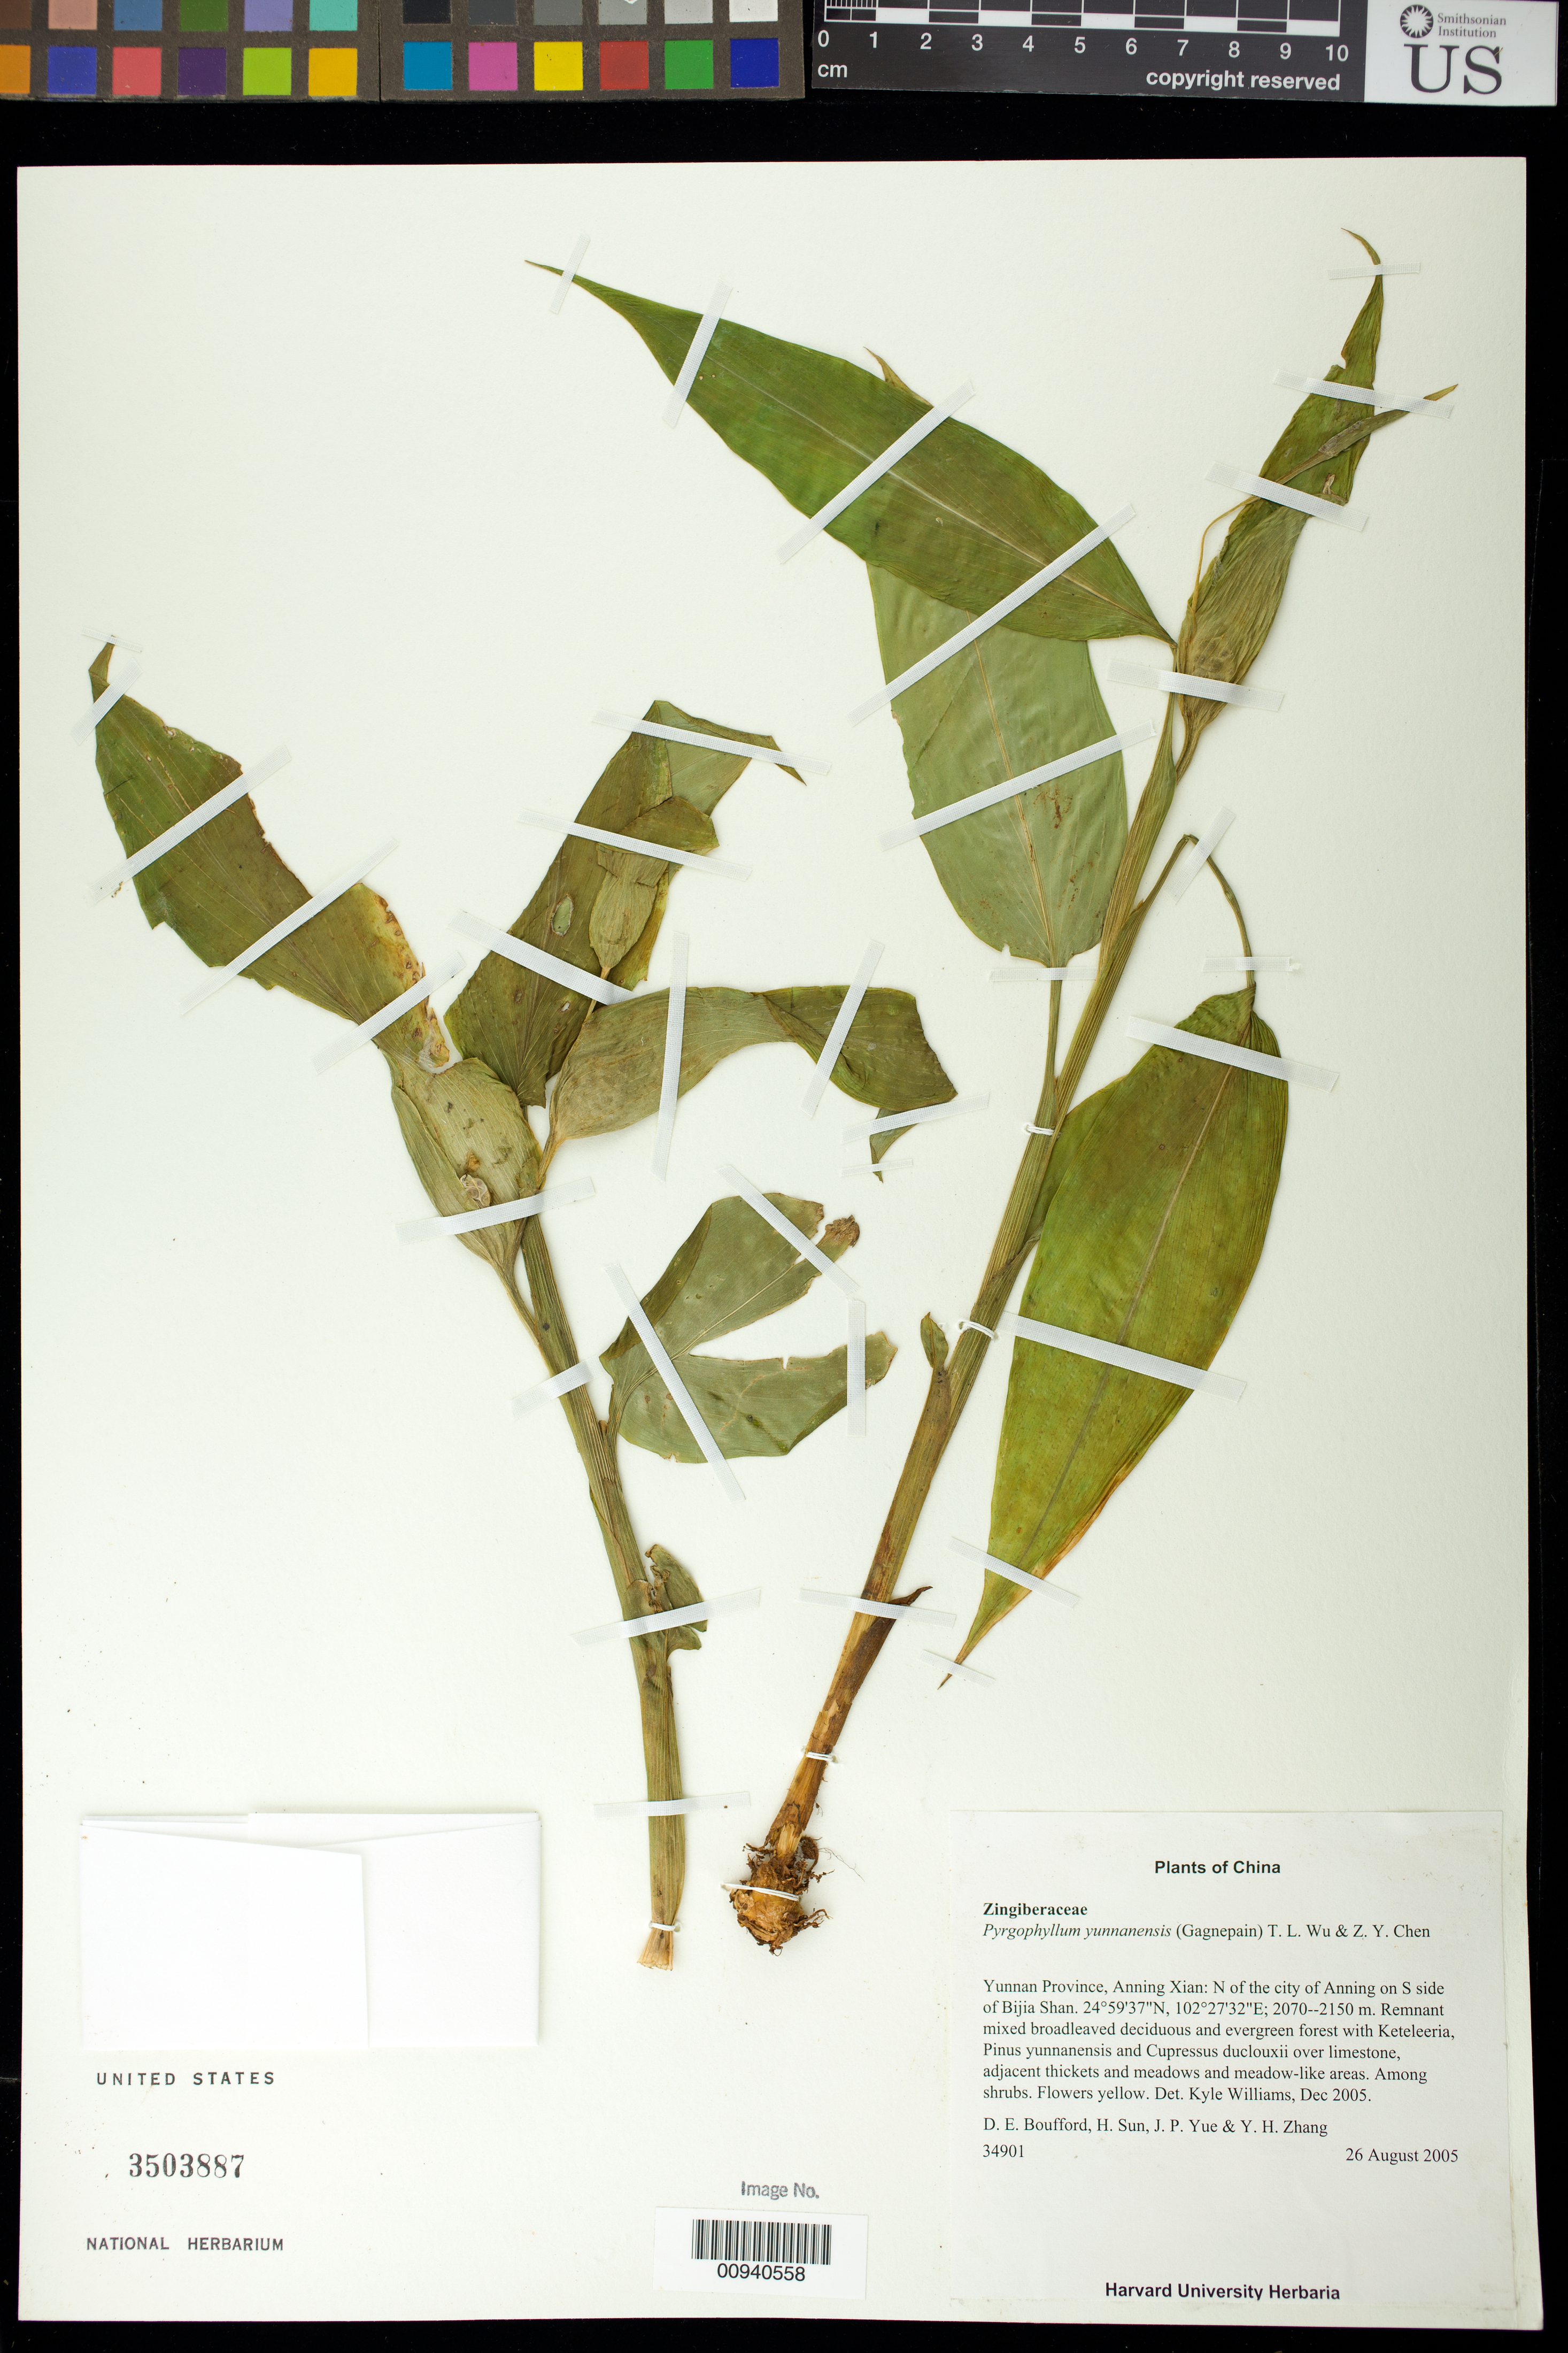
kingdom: Plantae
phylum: Tracheophyta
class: Liliopsida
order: Zingiberales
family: Zingiberaceae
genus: Pyrgophyllum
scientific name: Pyrgophyllum yunnanense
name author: (Gagnep.) T.L. Wu & Z.Y. Chen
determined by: Williams, K. J.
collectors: D. E. Boufford, H. Sun, J. Yue & Y. H. Zhang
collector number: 34901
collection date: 2005-08-26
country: China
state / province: Yunnan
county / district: Anning Xian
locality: N of the city of Anning on S side of Bijia Shan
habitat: Remnant mixed broadleaved decidous and evergreen forest with Keteleeri, Pinus yunnanensis and Cupressus duclouxii over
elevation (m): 2070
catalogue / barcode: US 3503887